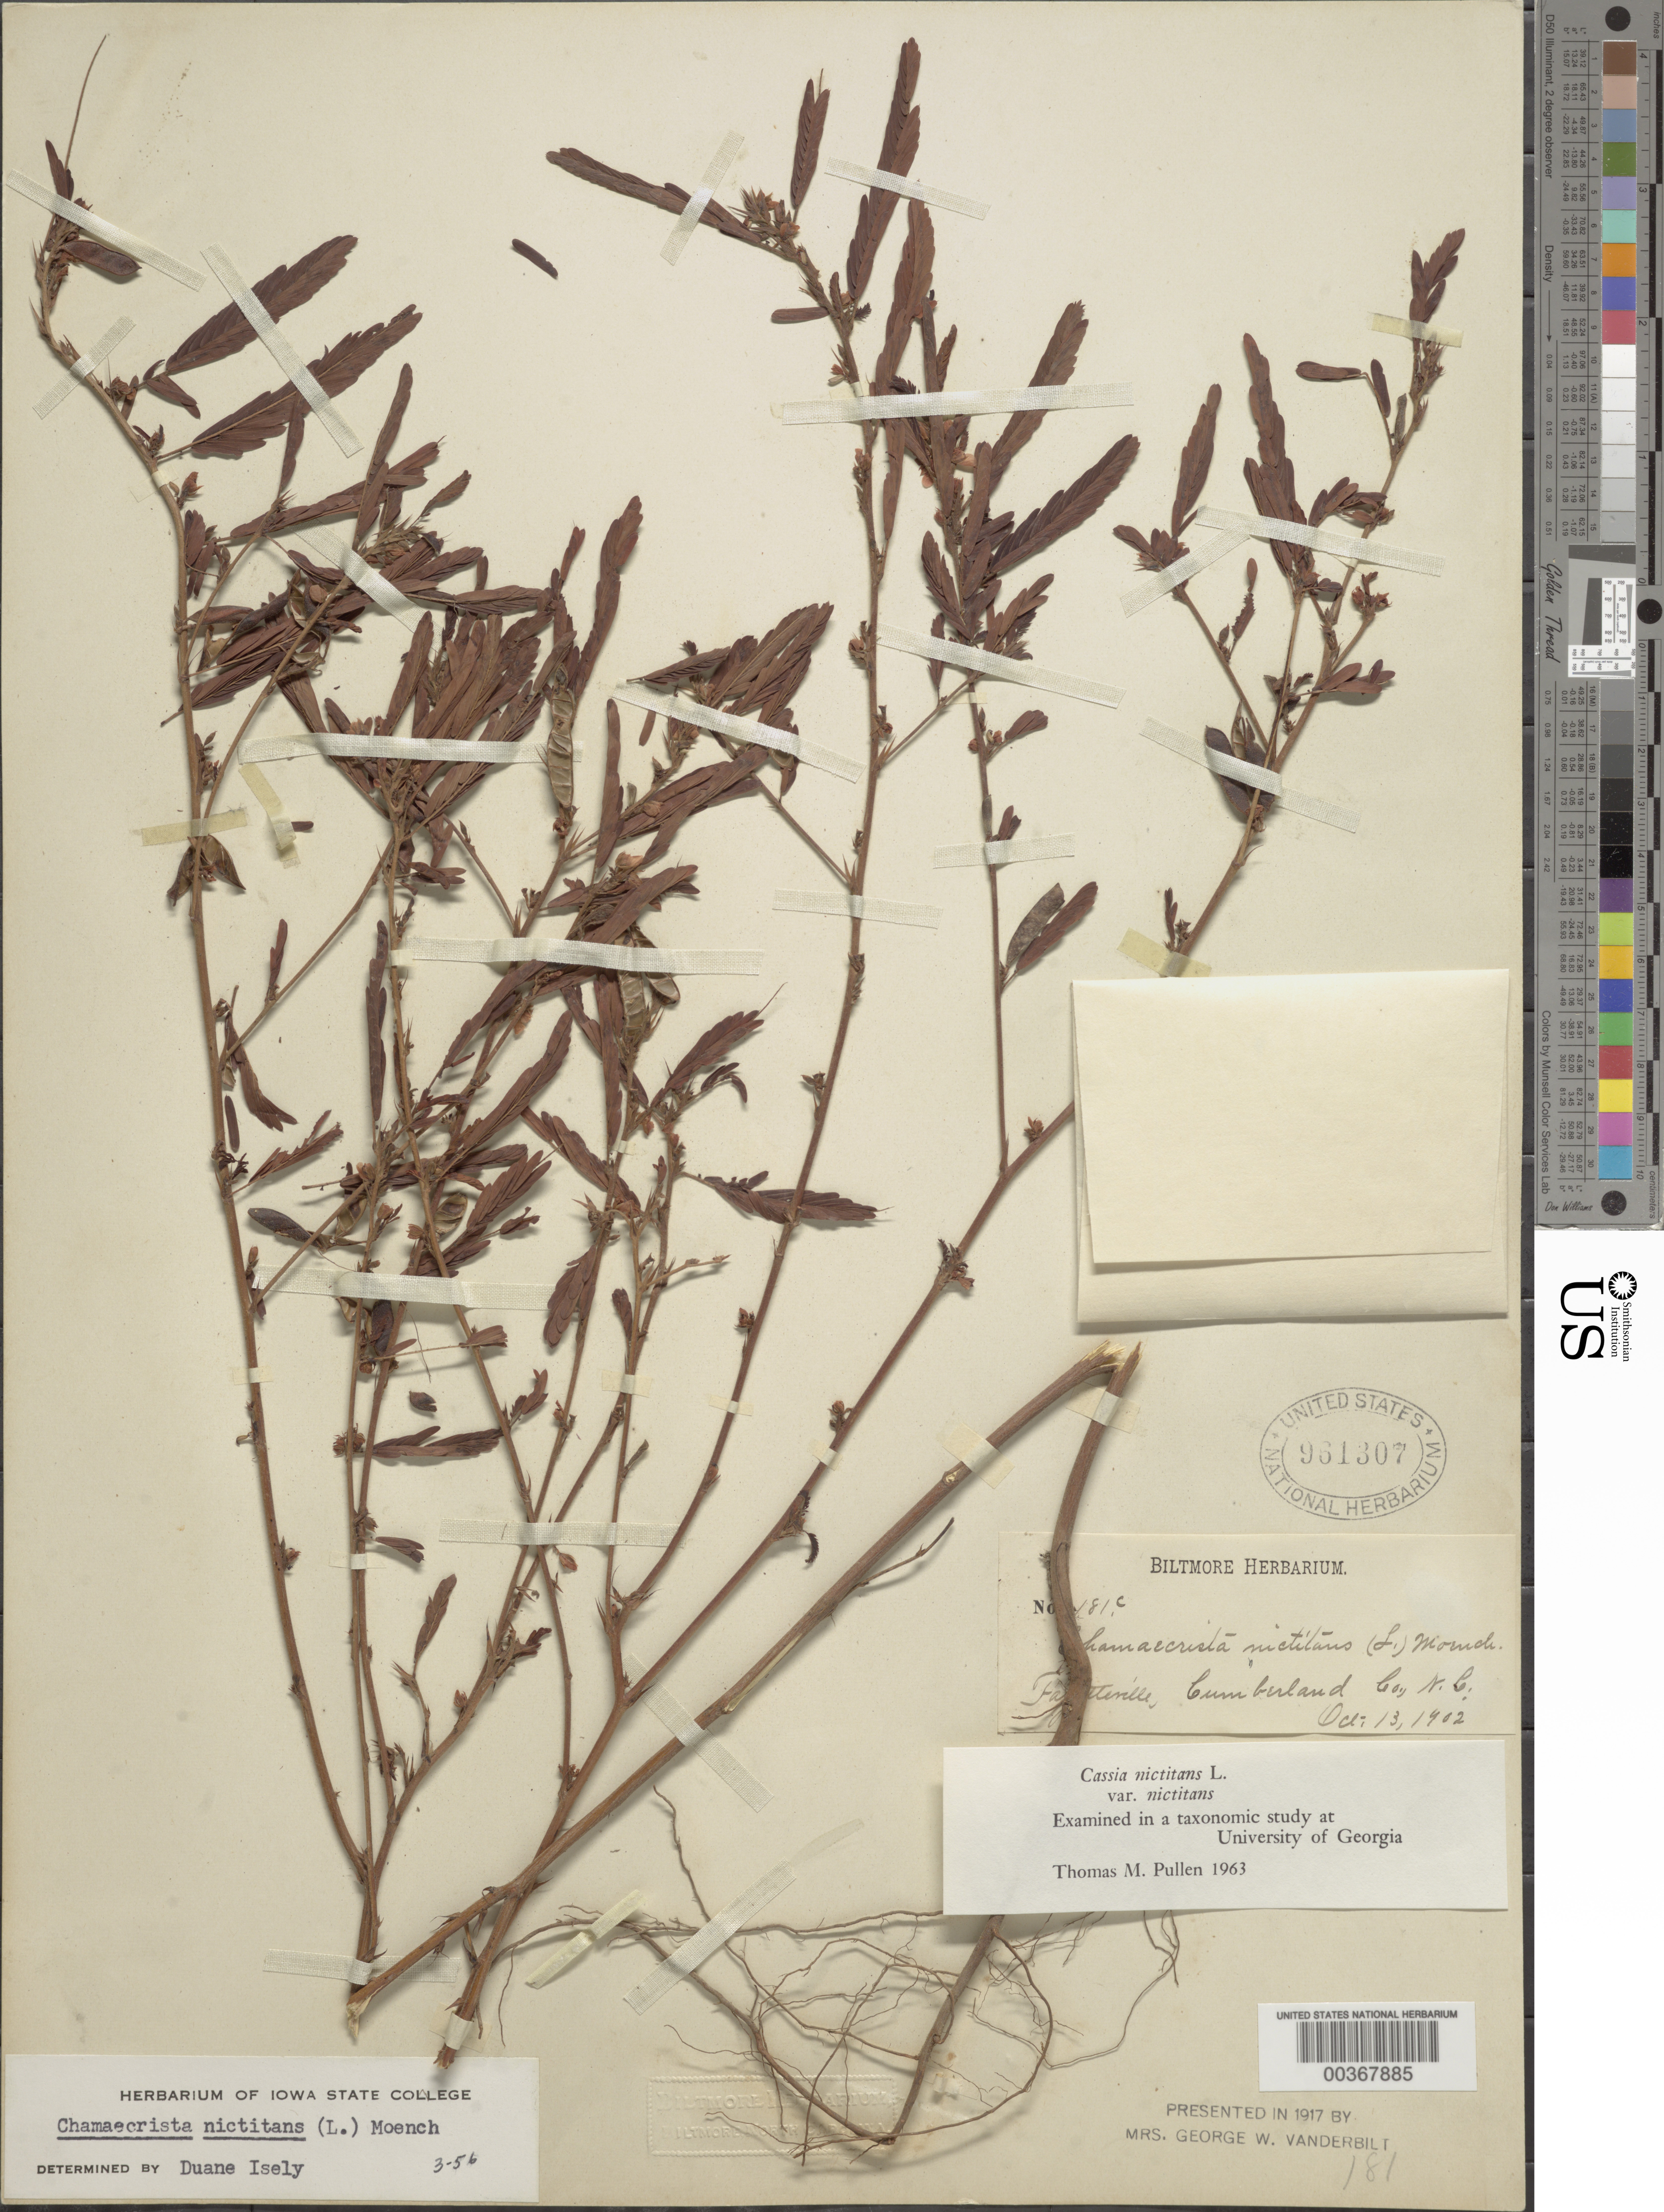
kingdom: Plantae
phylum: Tracheophyta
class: Magnoliopsida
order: Fabales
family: Fabaceae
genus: Chamaecrista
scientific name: Chamaecrista nictitans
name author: (L.) Moench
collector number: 181c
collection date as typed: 13 Oct 1902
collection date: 1902-10-13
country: United States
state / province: North Carolina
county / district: Cumberland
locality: Fayetteville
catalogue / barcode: US 961307